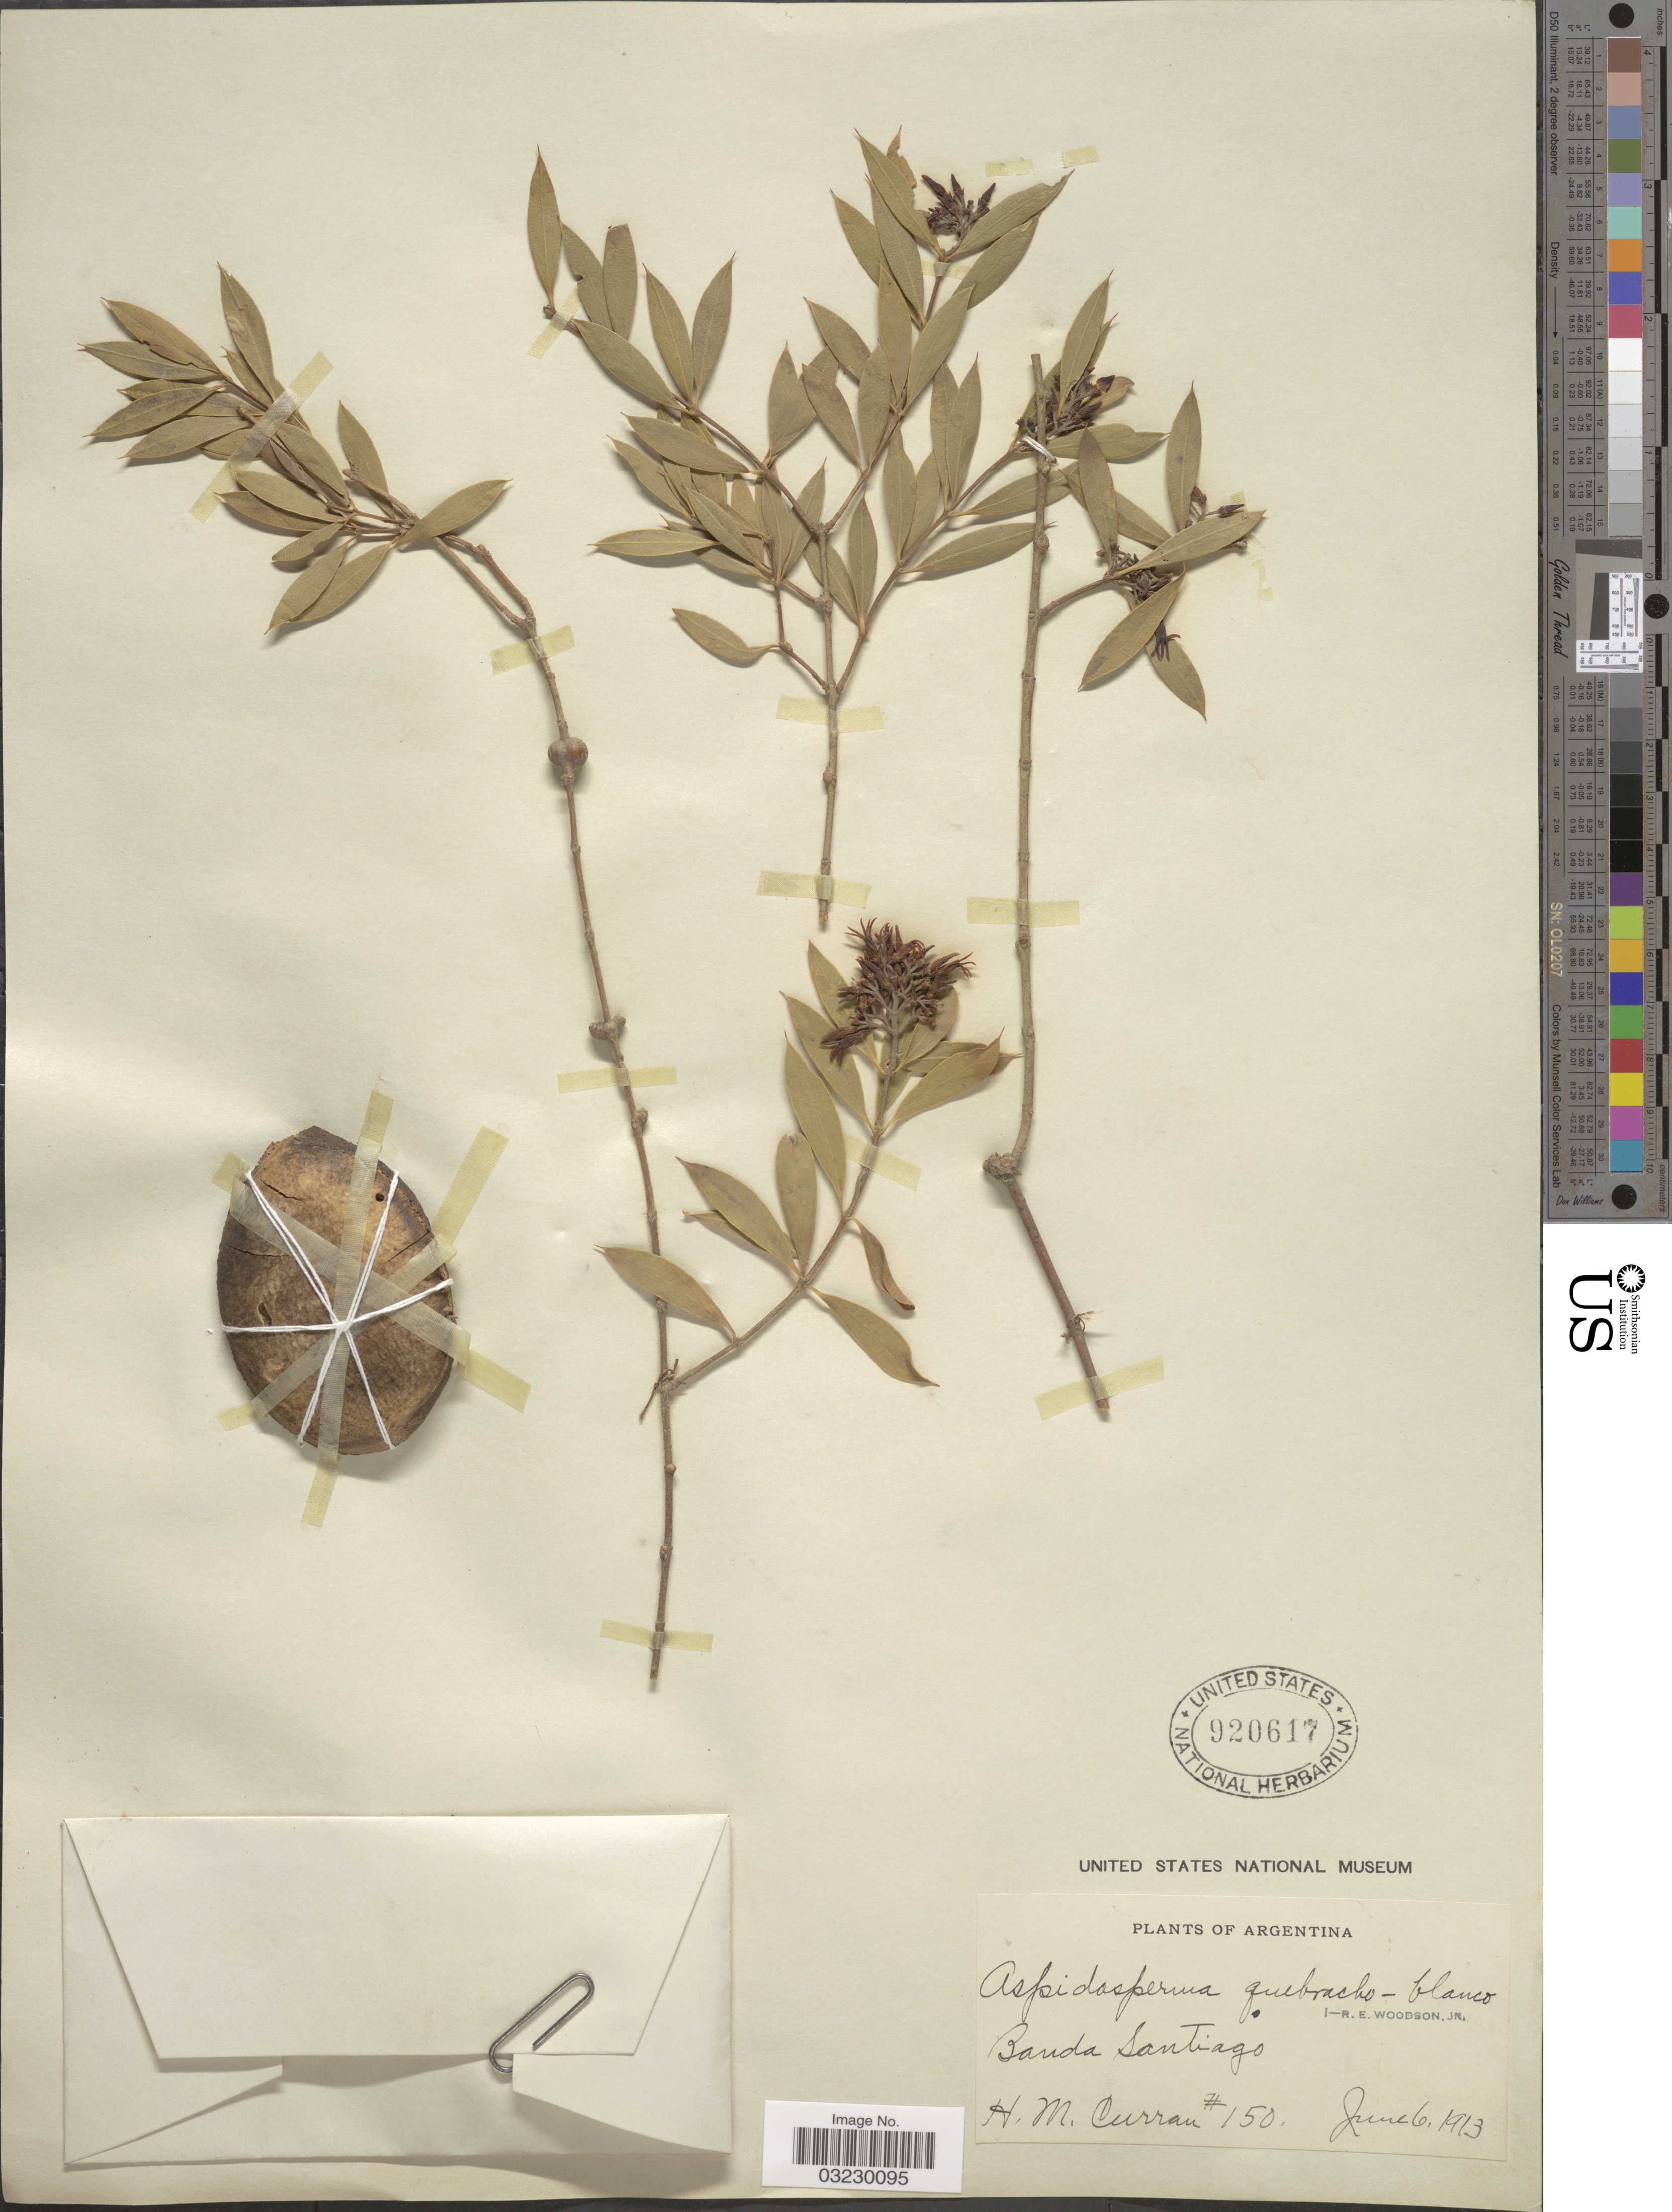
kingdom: Plantae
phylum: Tracheophyta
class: Magnoliopsida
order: Gentianales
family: Apocynaceae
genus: Aspidosperma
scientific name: Aspidosperma quebracho-blanco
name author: Schltdl.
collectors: H. M. Curran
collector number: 150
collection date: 1913-06-06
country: Argentina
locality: Banda Santiago.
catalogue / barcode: US 920617